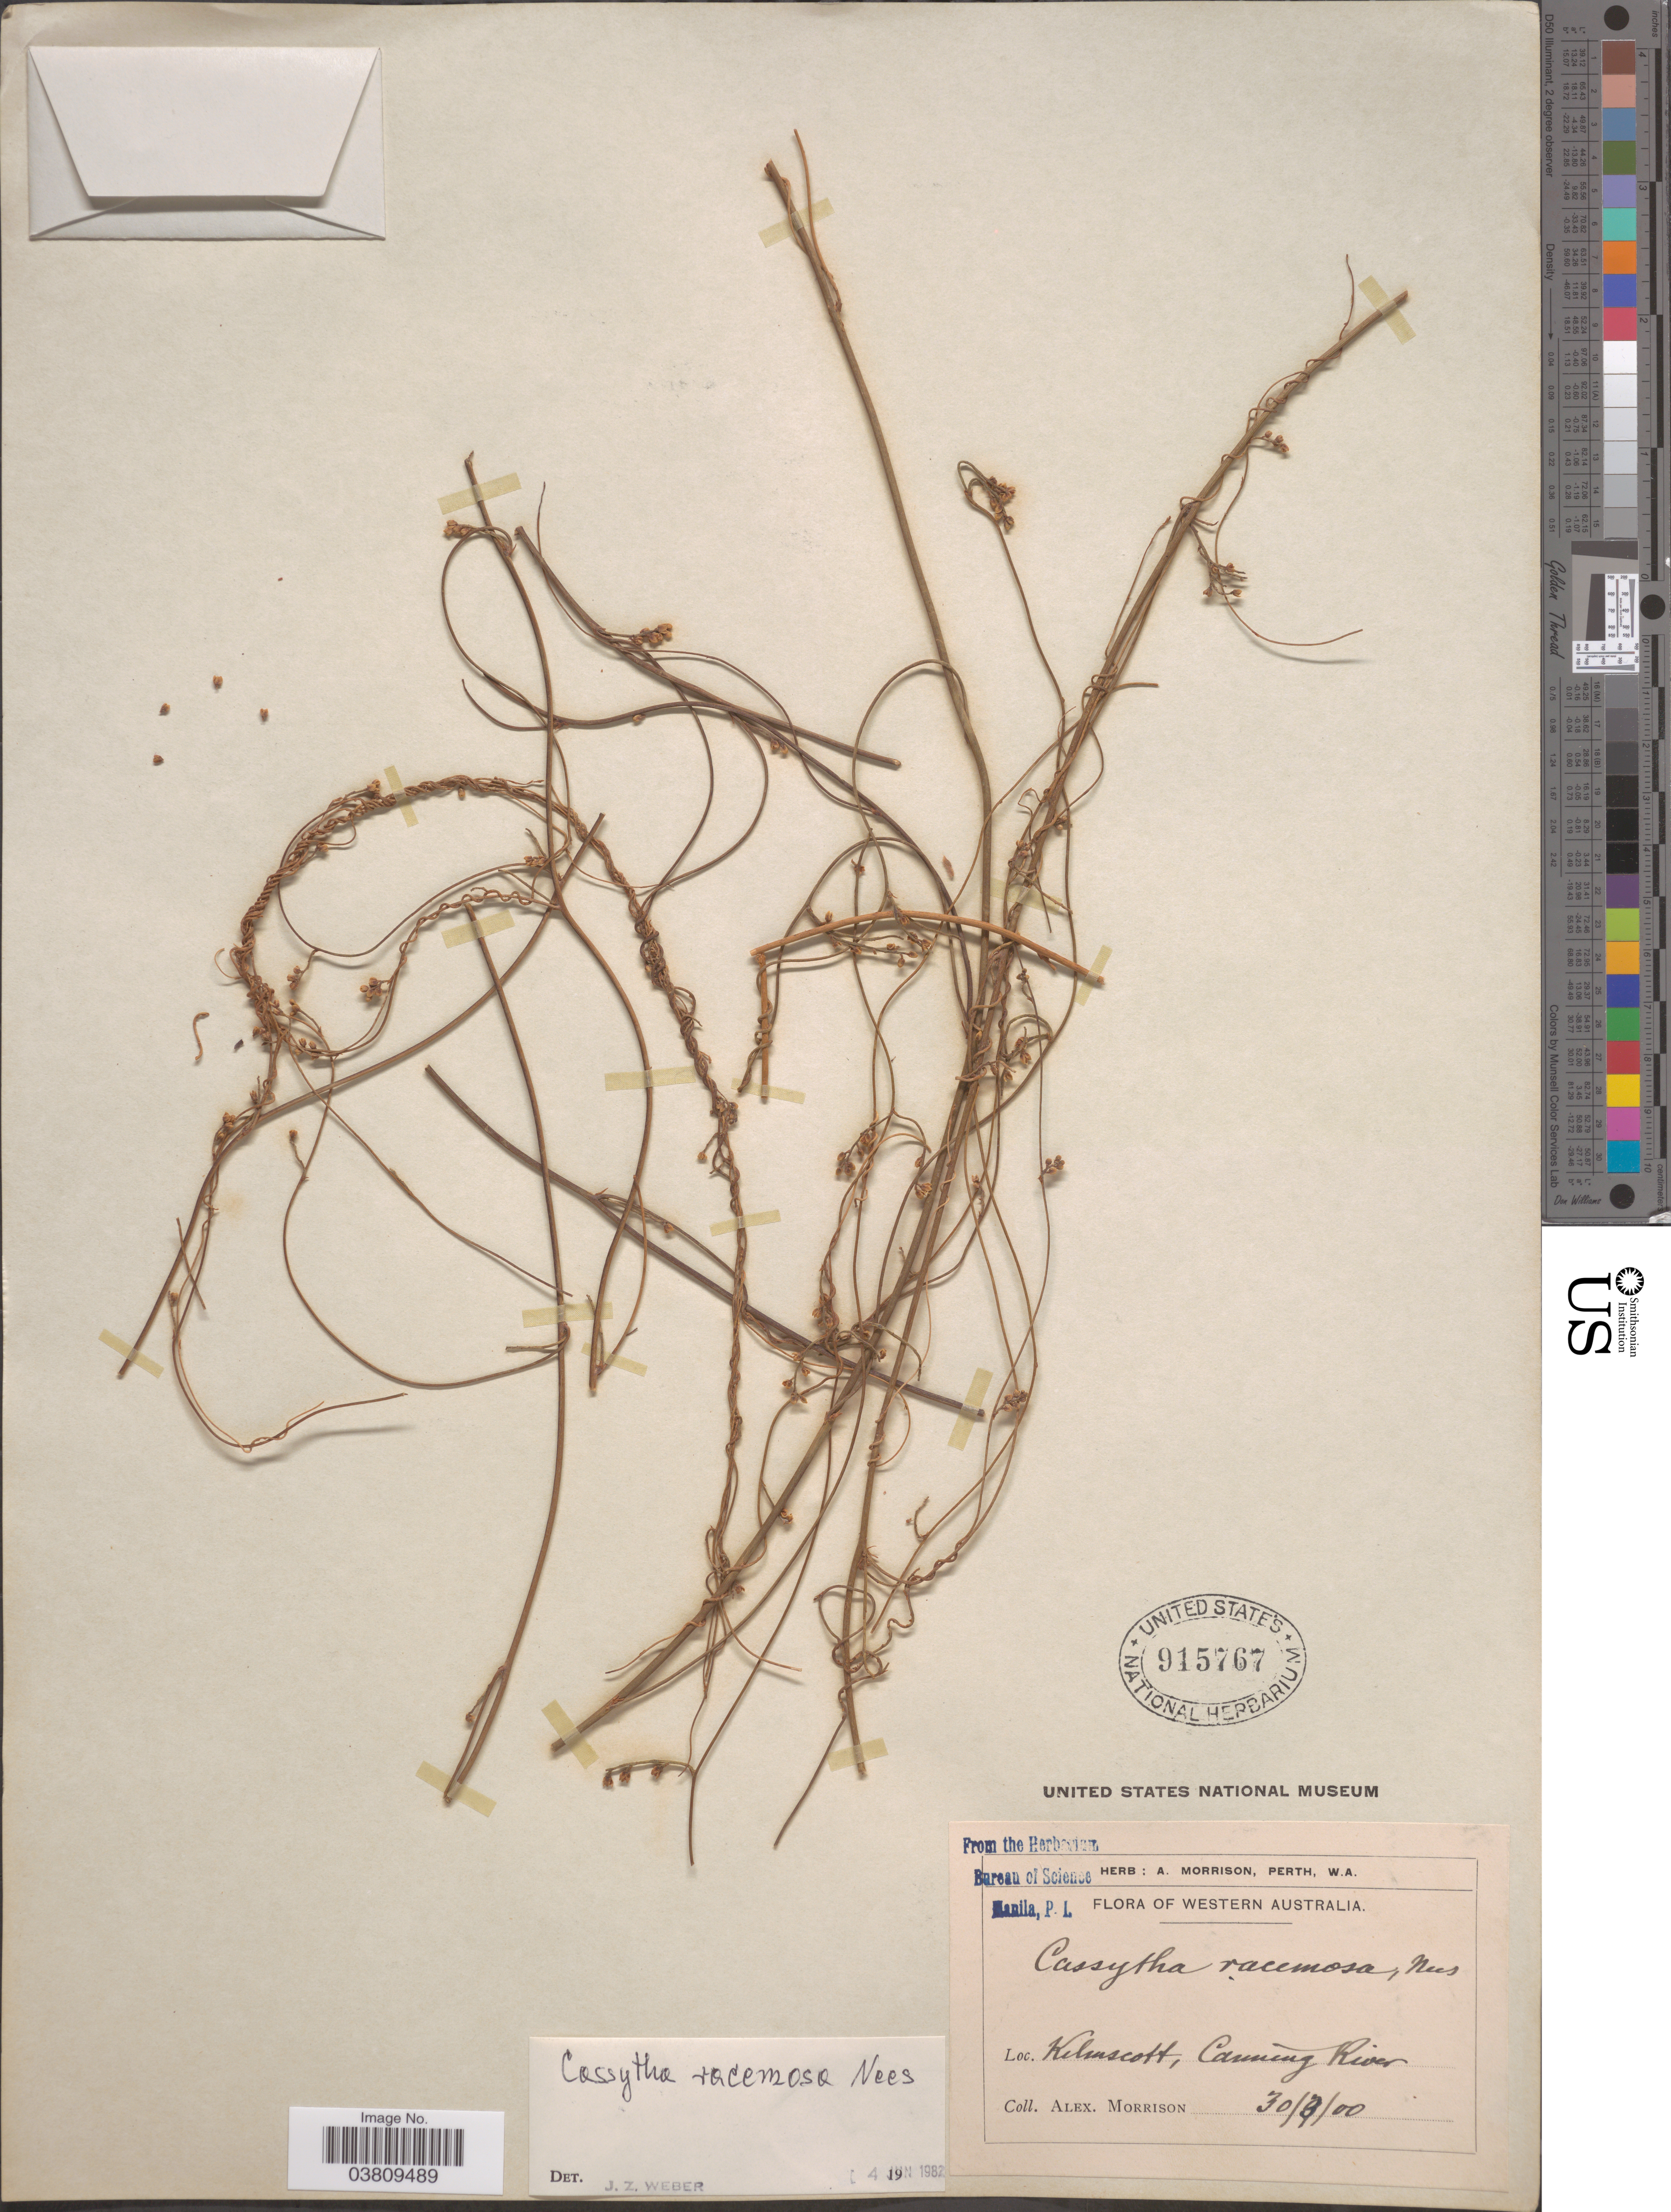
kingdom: Plantae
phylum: Tracheophyta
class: Magnoliopsida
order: Laurales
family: Lauraceae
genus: Cassytha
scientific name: Cassytha racemosa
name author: Nees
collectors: A. Morrison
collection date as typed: Transcribed d/m/y: 30/3/0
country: Australia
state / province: Western Australia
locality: Kelmscott, Canning River.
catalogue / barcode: US 915767